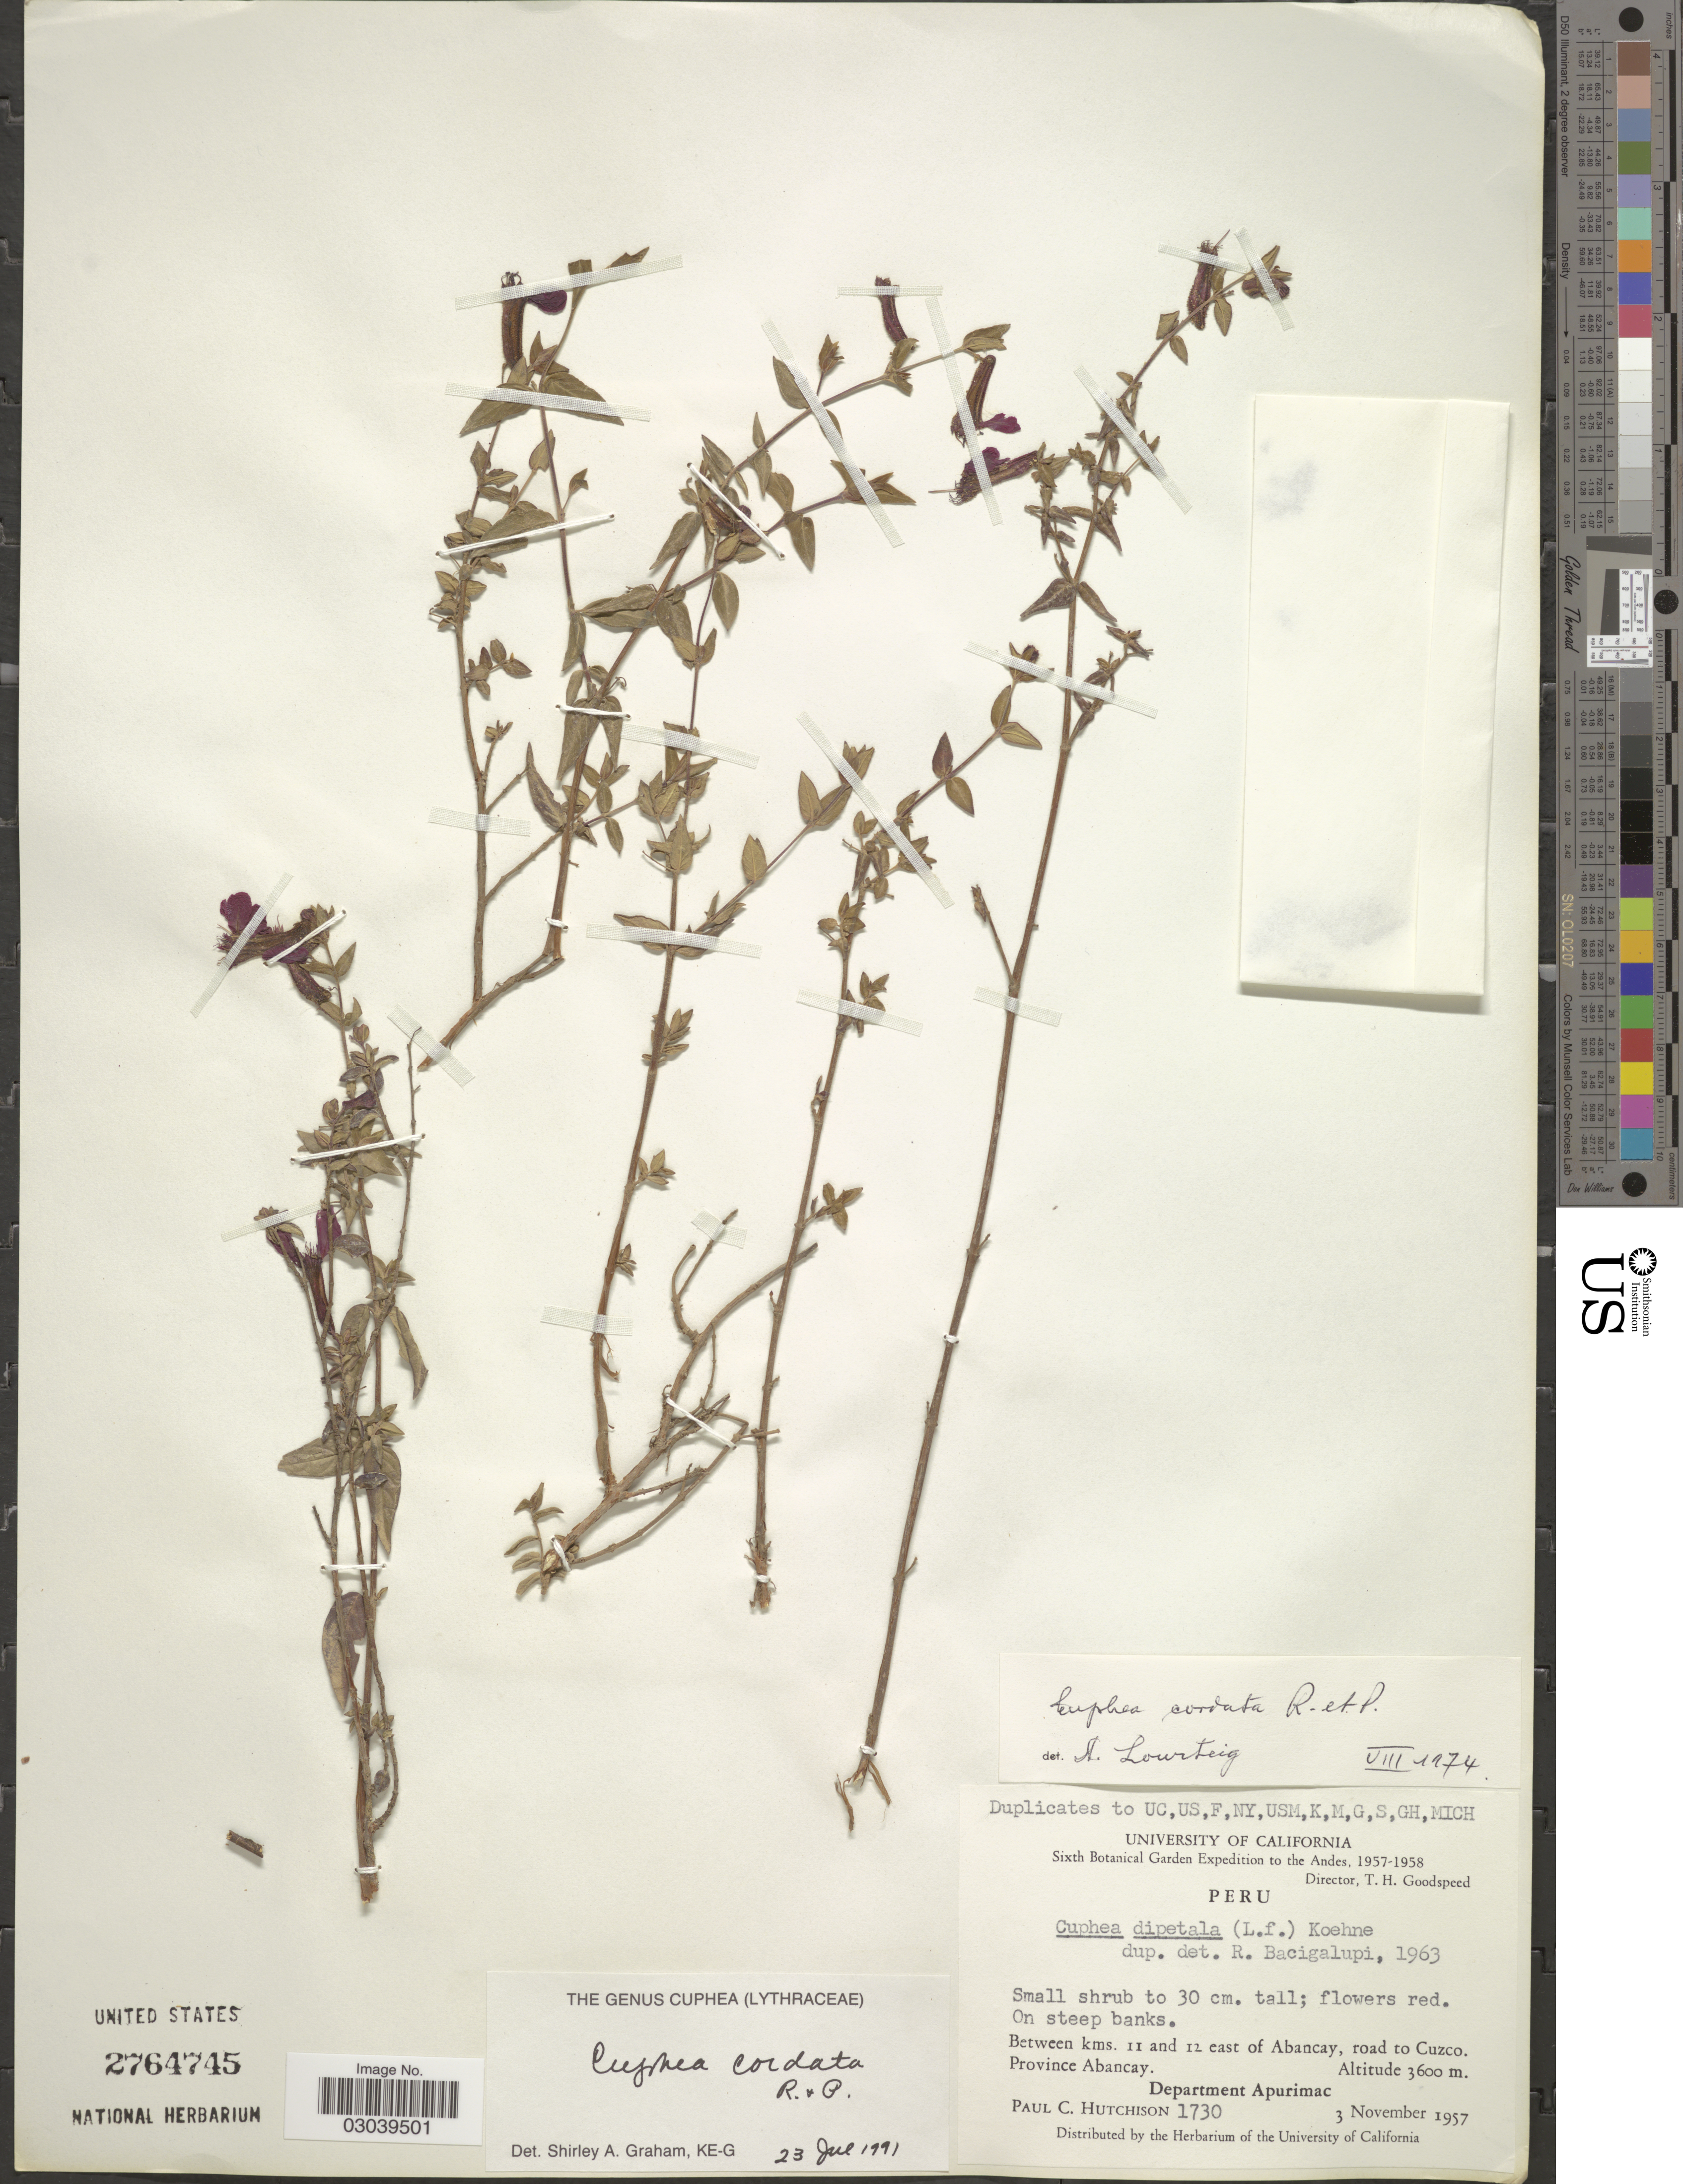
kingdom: Plantae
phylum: Tracheophyta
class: Magnoliopsida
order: Myrtales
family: Lythraceae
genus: Cuphea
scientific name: Cuphea cordata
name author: Ruiz & Pav.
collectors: P. C. Hutchison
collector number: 1730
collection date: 1957-11-03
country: Peru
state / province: Apurímac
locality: Andes. Between kms. 11 and 12 east of Abancay, road to Cuzco. Province Abancay. Department Apurimac.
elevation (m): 3600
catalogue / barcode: US 2764745